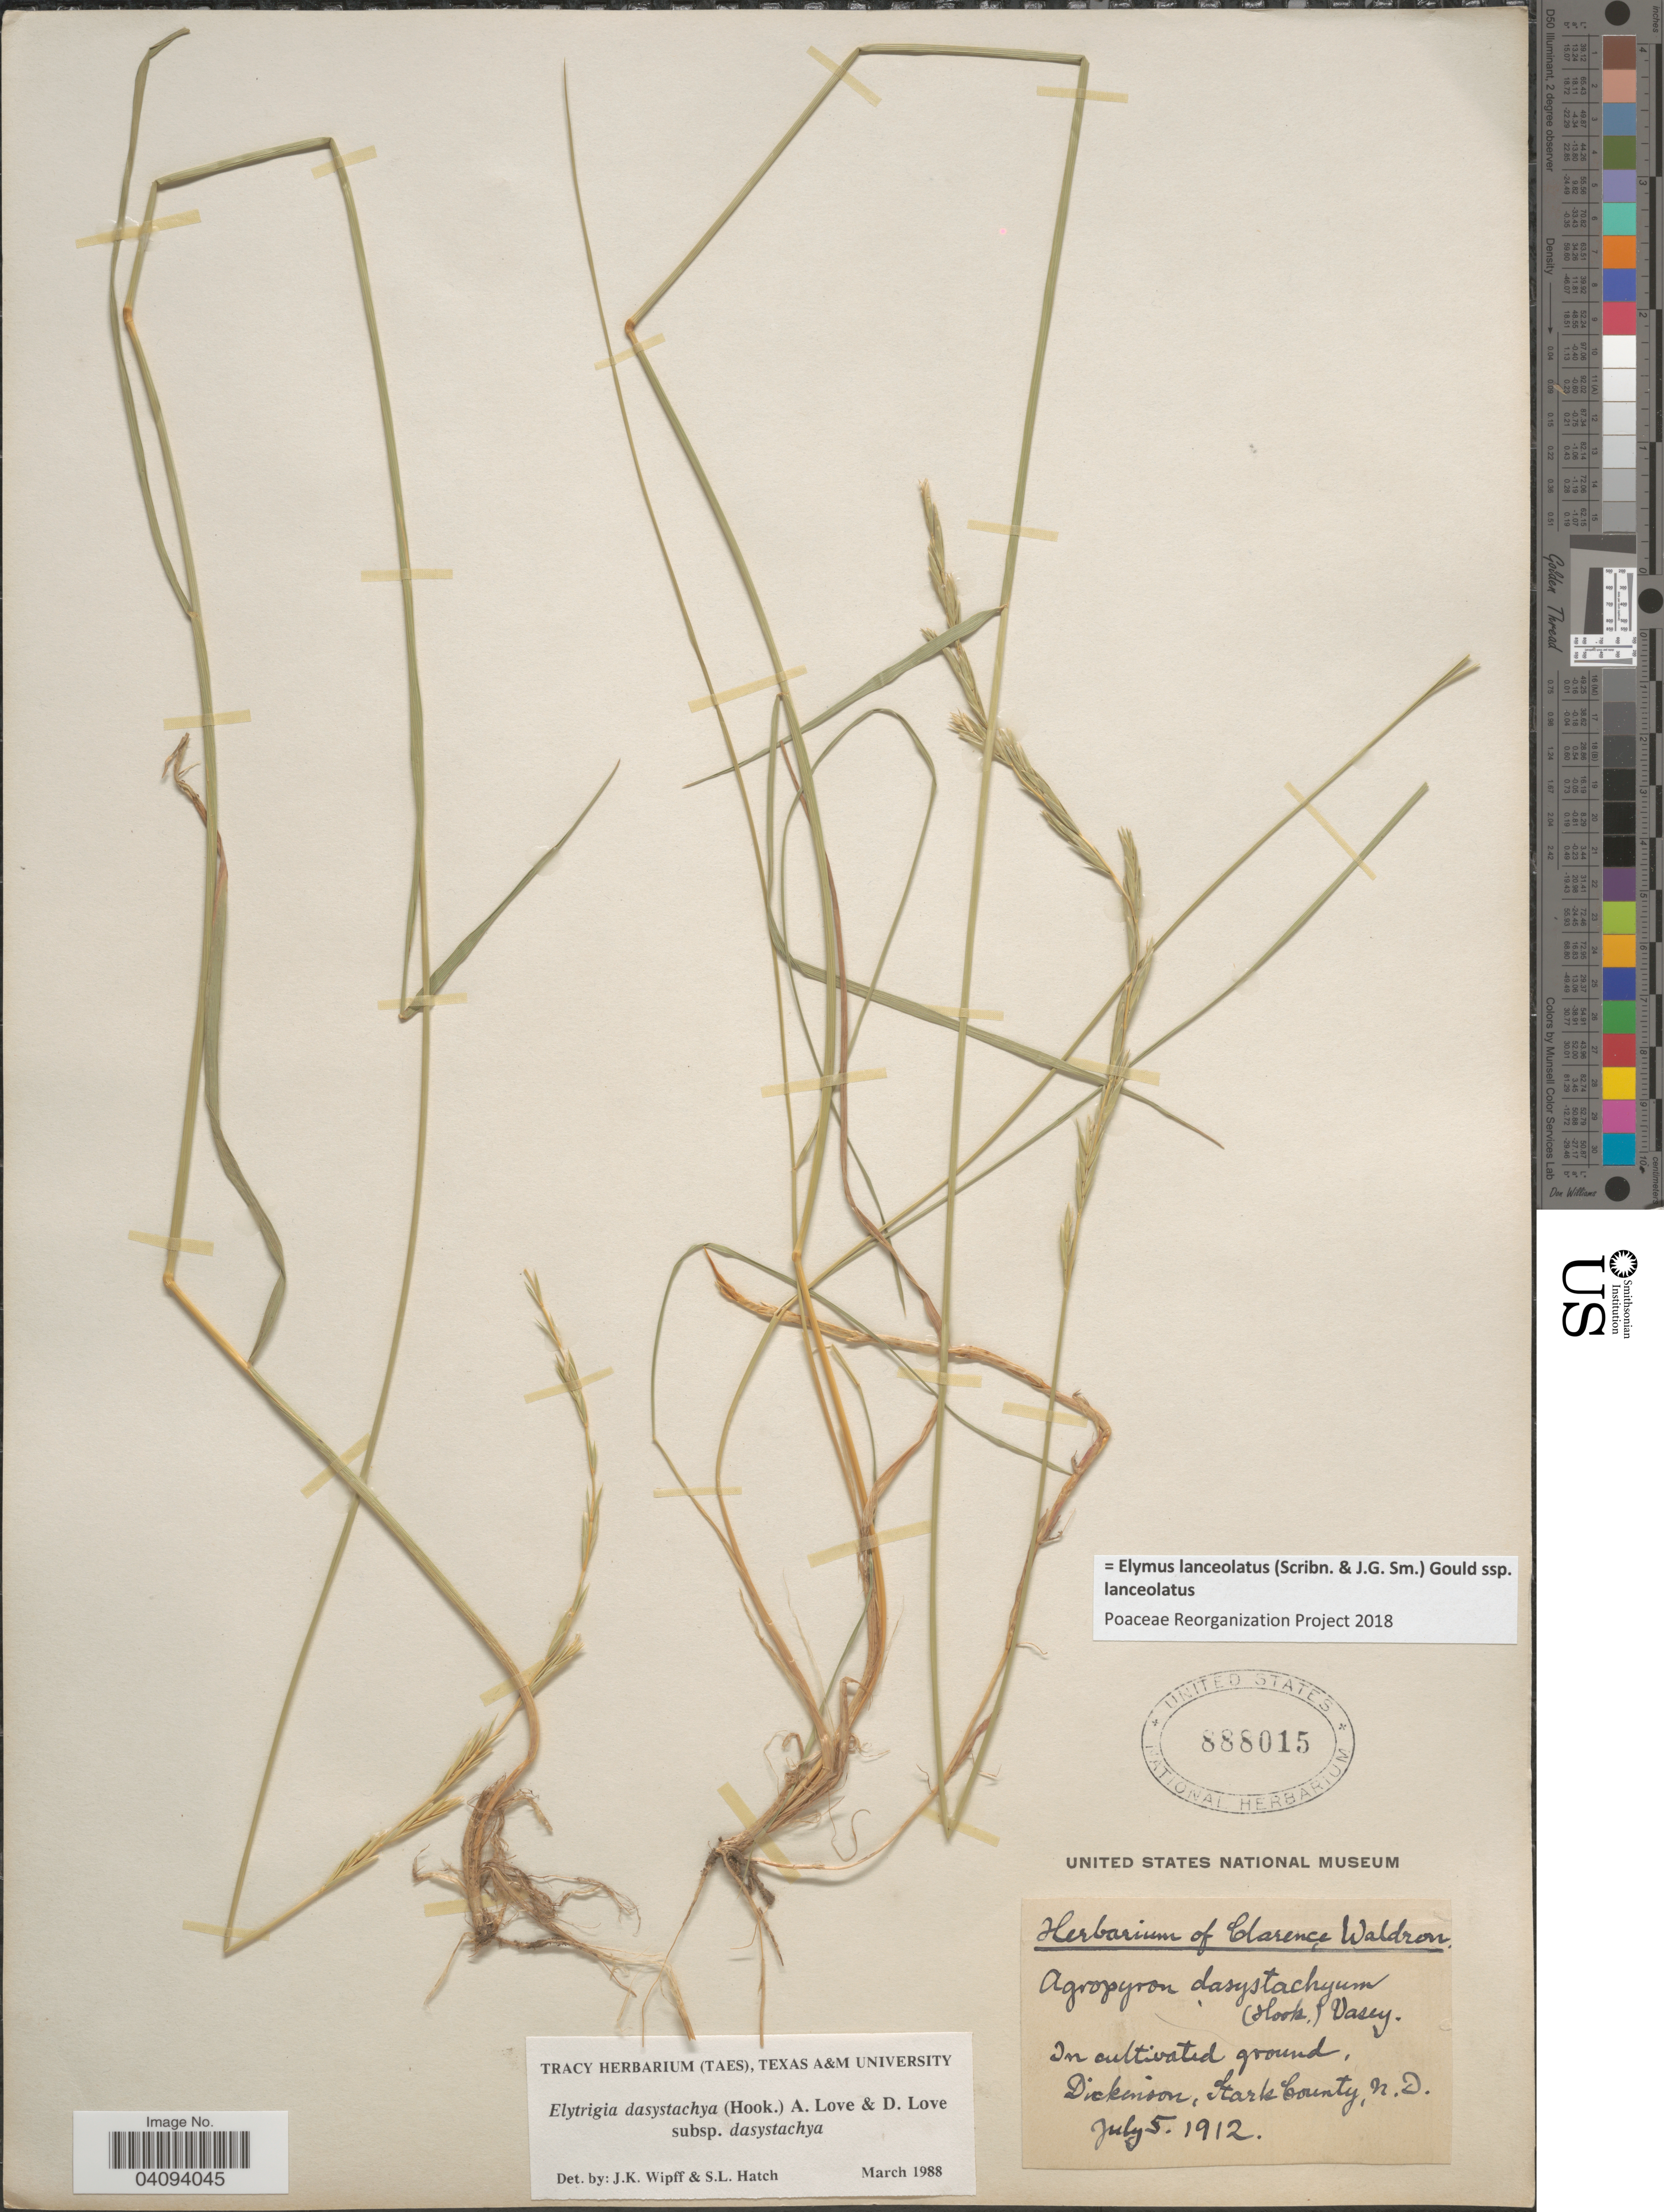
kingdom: Plantae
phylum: Tracheophyta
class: Liliopsida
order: Poales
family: Poaceae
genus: Elymus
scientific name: Elymus lanceolatus subsp. lanceolatus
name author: (Scribn. & J.G. Sm.) Gould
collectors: Ex herb. Clarence Waldron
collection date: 1912-07-05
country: United States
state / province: North Dakota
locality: In cultivated ground, Dickinson, Hark County.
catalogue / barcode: US 888015